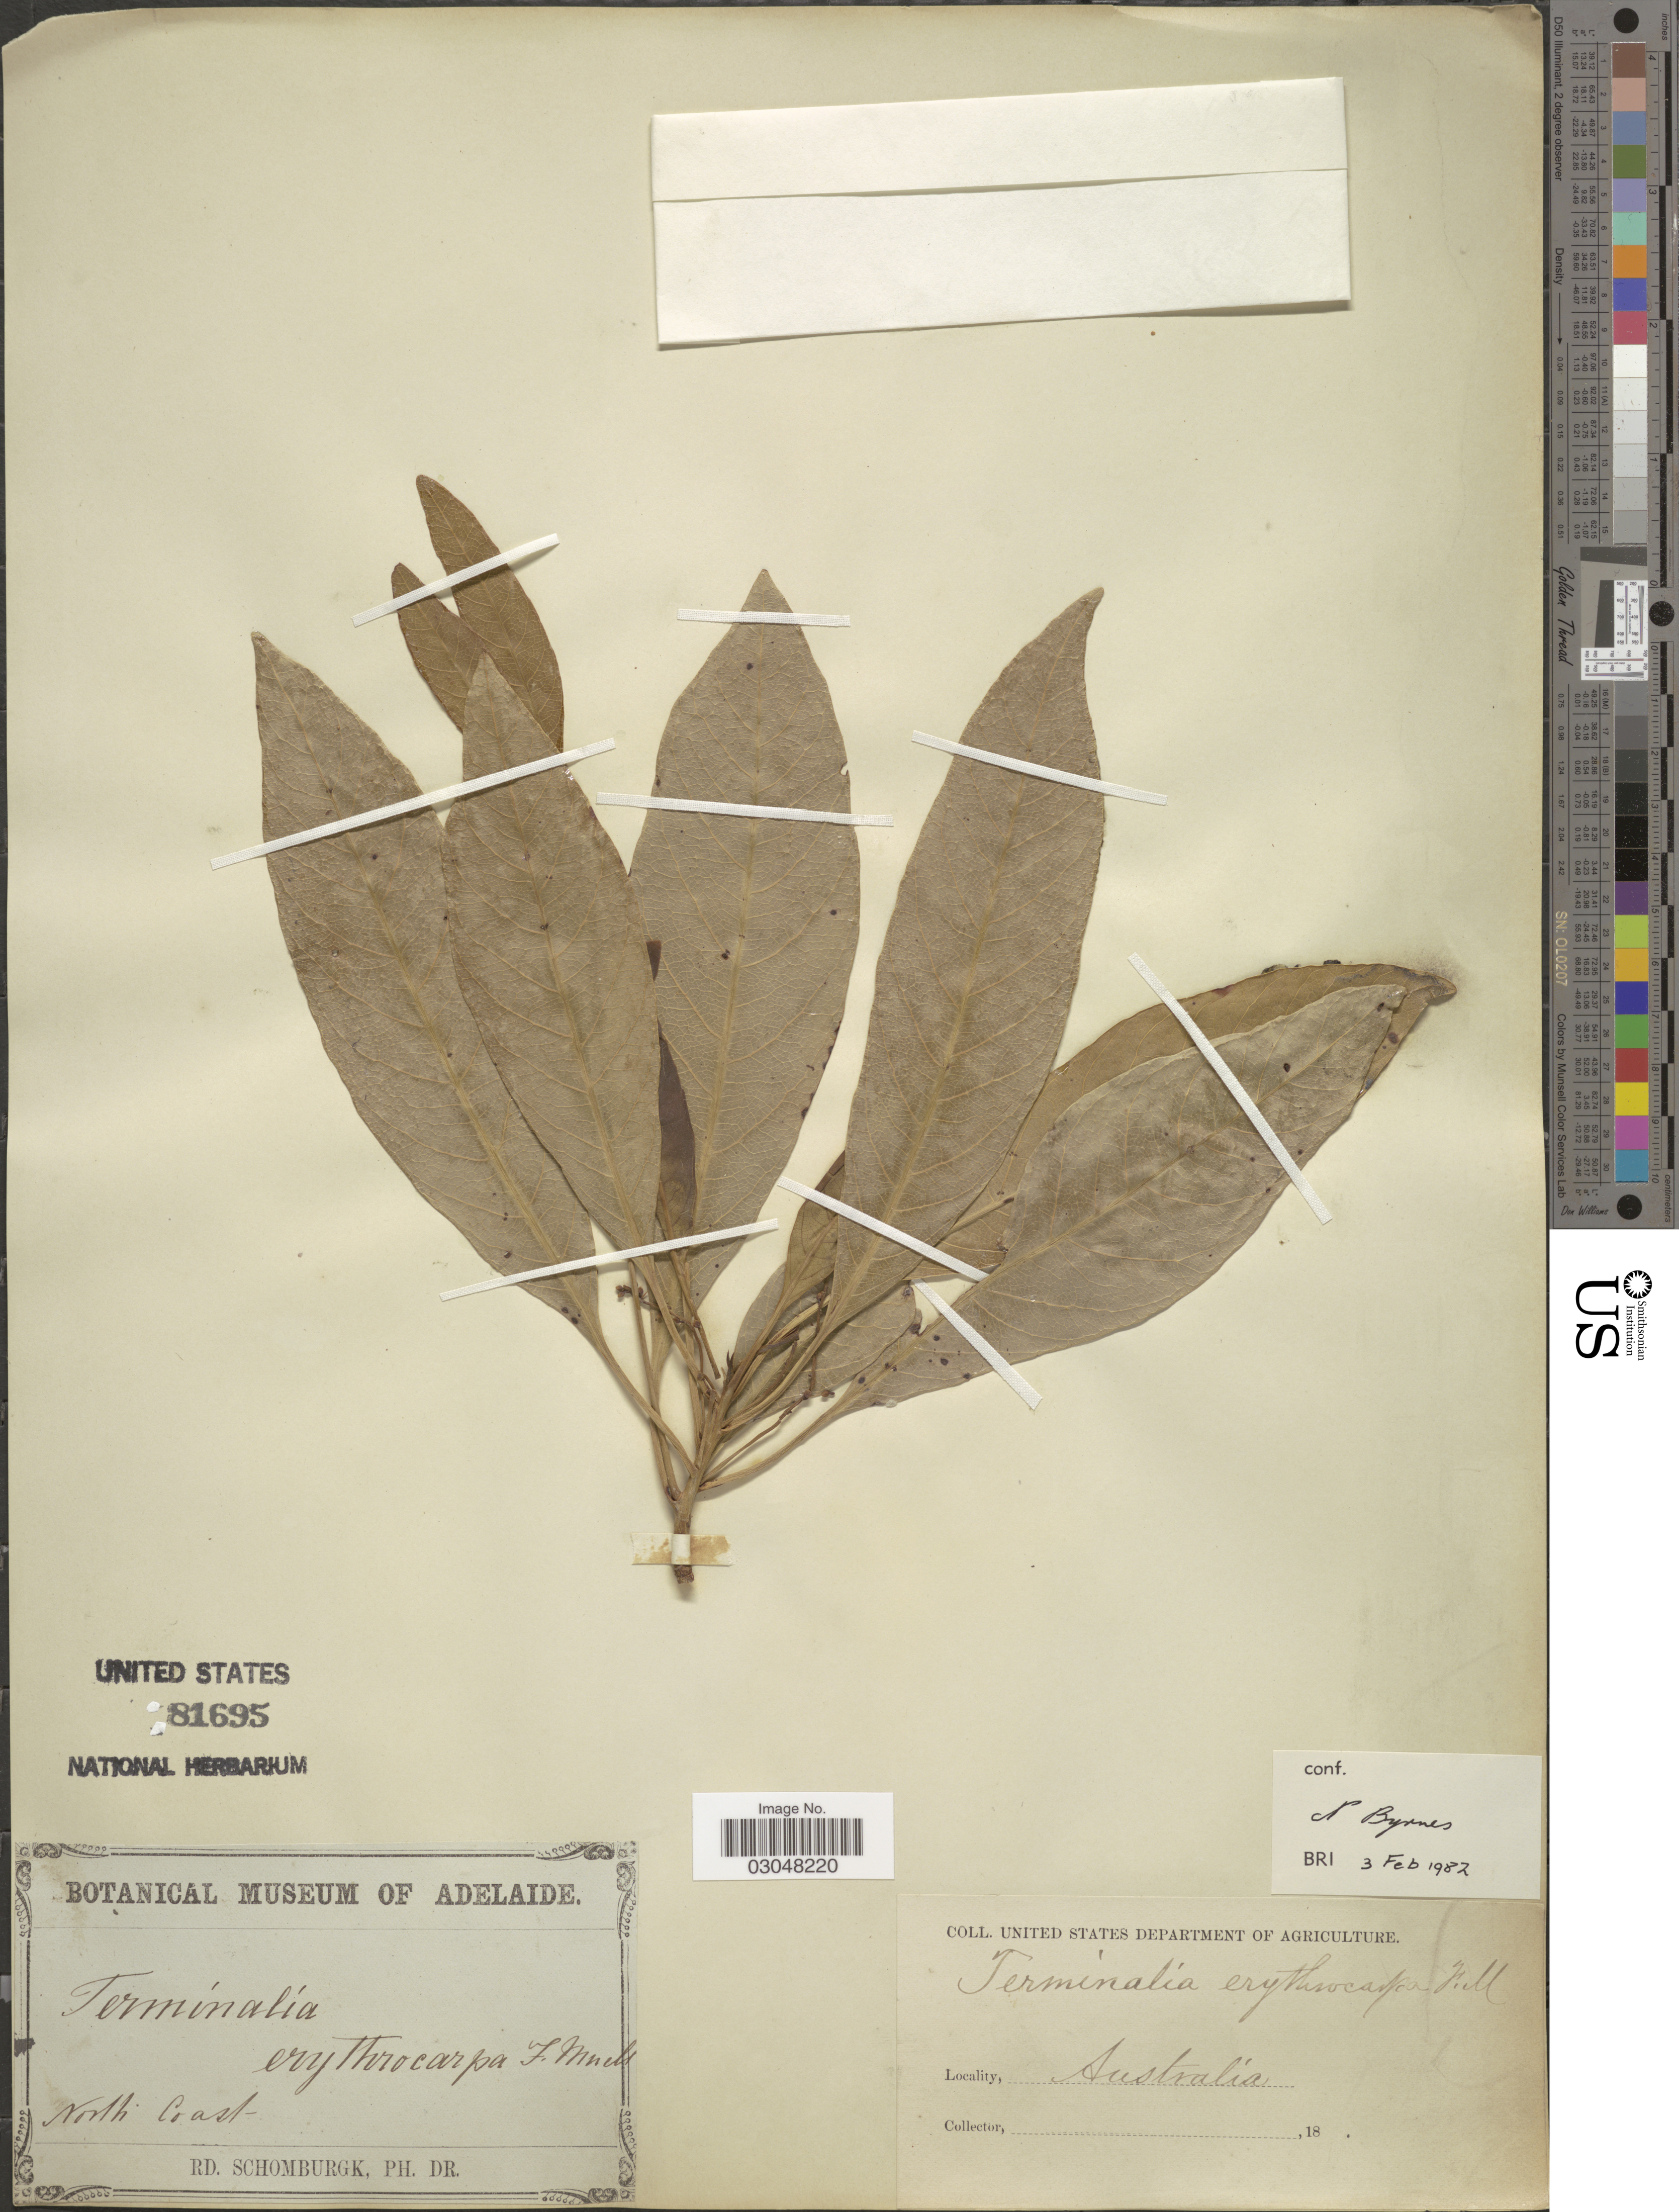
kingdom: Plantae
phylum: Tracheophyta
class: Magnoliopsida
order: Myrtales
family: Combretaceae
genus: Terminalia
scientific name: Terminalia erythrocarpa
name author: F. Muell.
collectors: M. R. Schomburgk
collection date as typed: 18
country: Australia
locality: North Coast.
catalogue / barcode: US 81695